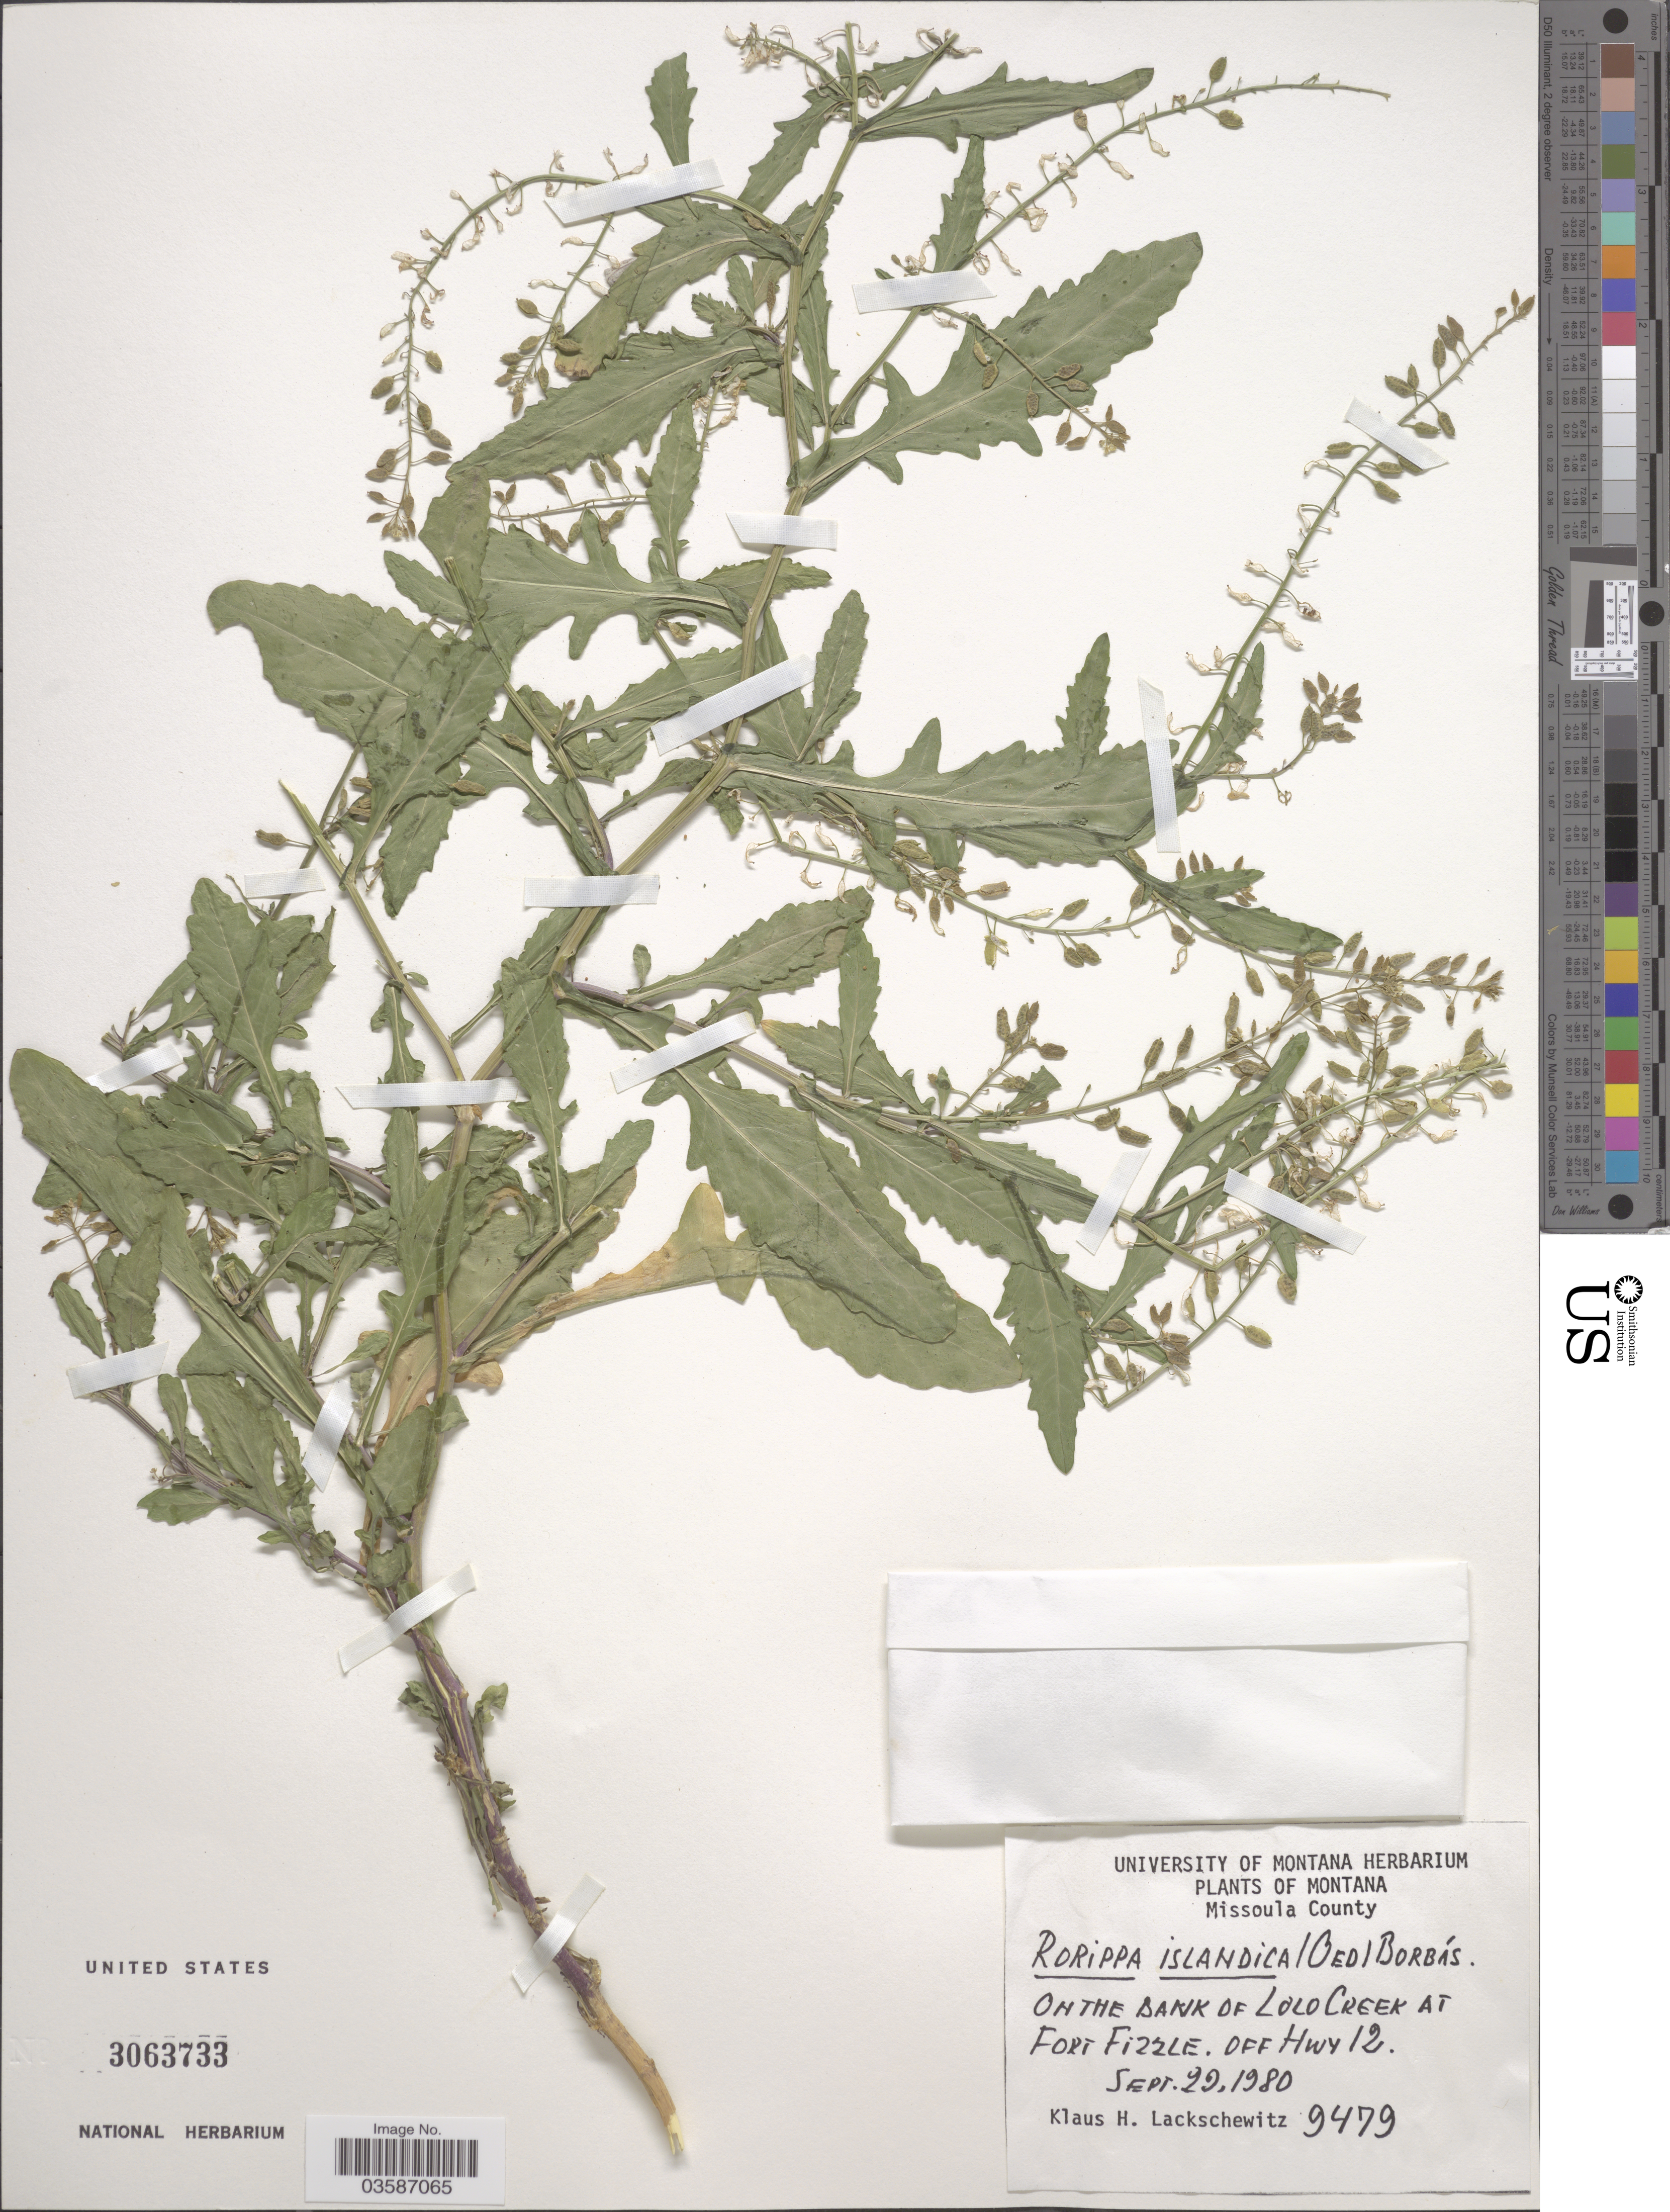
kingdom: Plantae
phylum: Tracheophyta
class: Magnoliopsida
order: Brassicales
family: Brassicaceae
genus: Rorippa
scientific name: Rorippa islandica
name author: (Oeder) Borbás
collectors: K. Lackschewitz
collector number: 9479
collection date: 1980-09-29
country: United States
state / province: Montana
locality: Missoula County. On the banks of Lolo Creek at Fort Fizzle. off Hwy 12.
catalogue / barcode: US 3063733